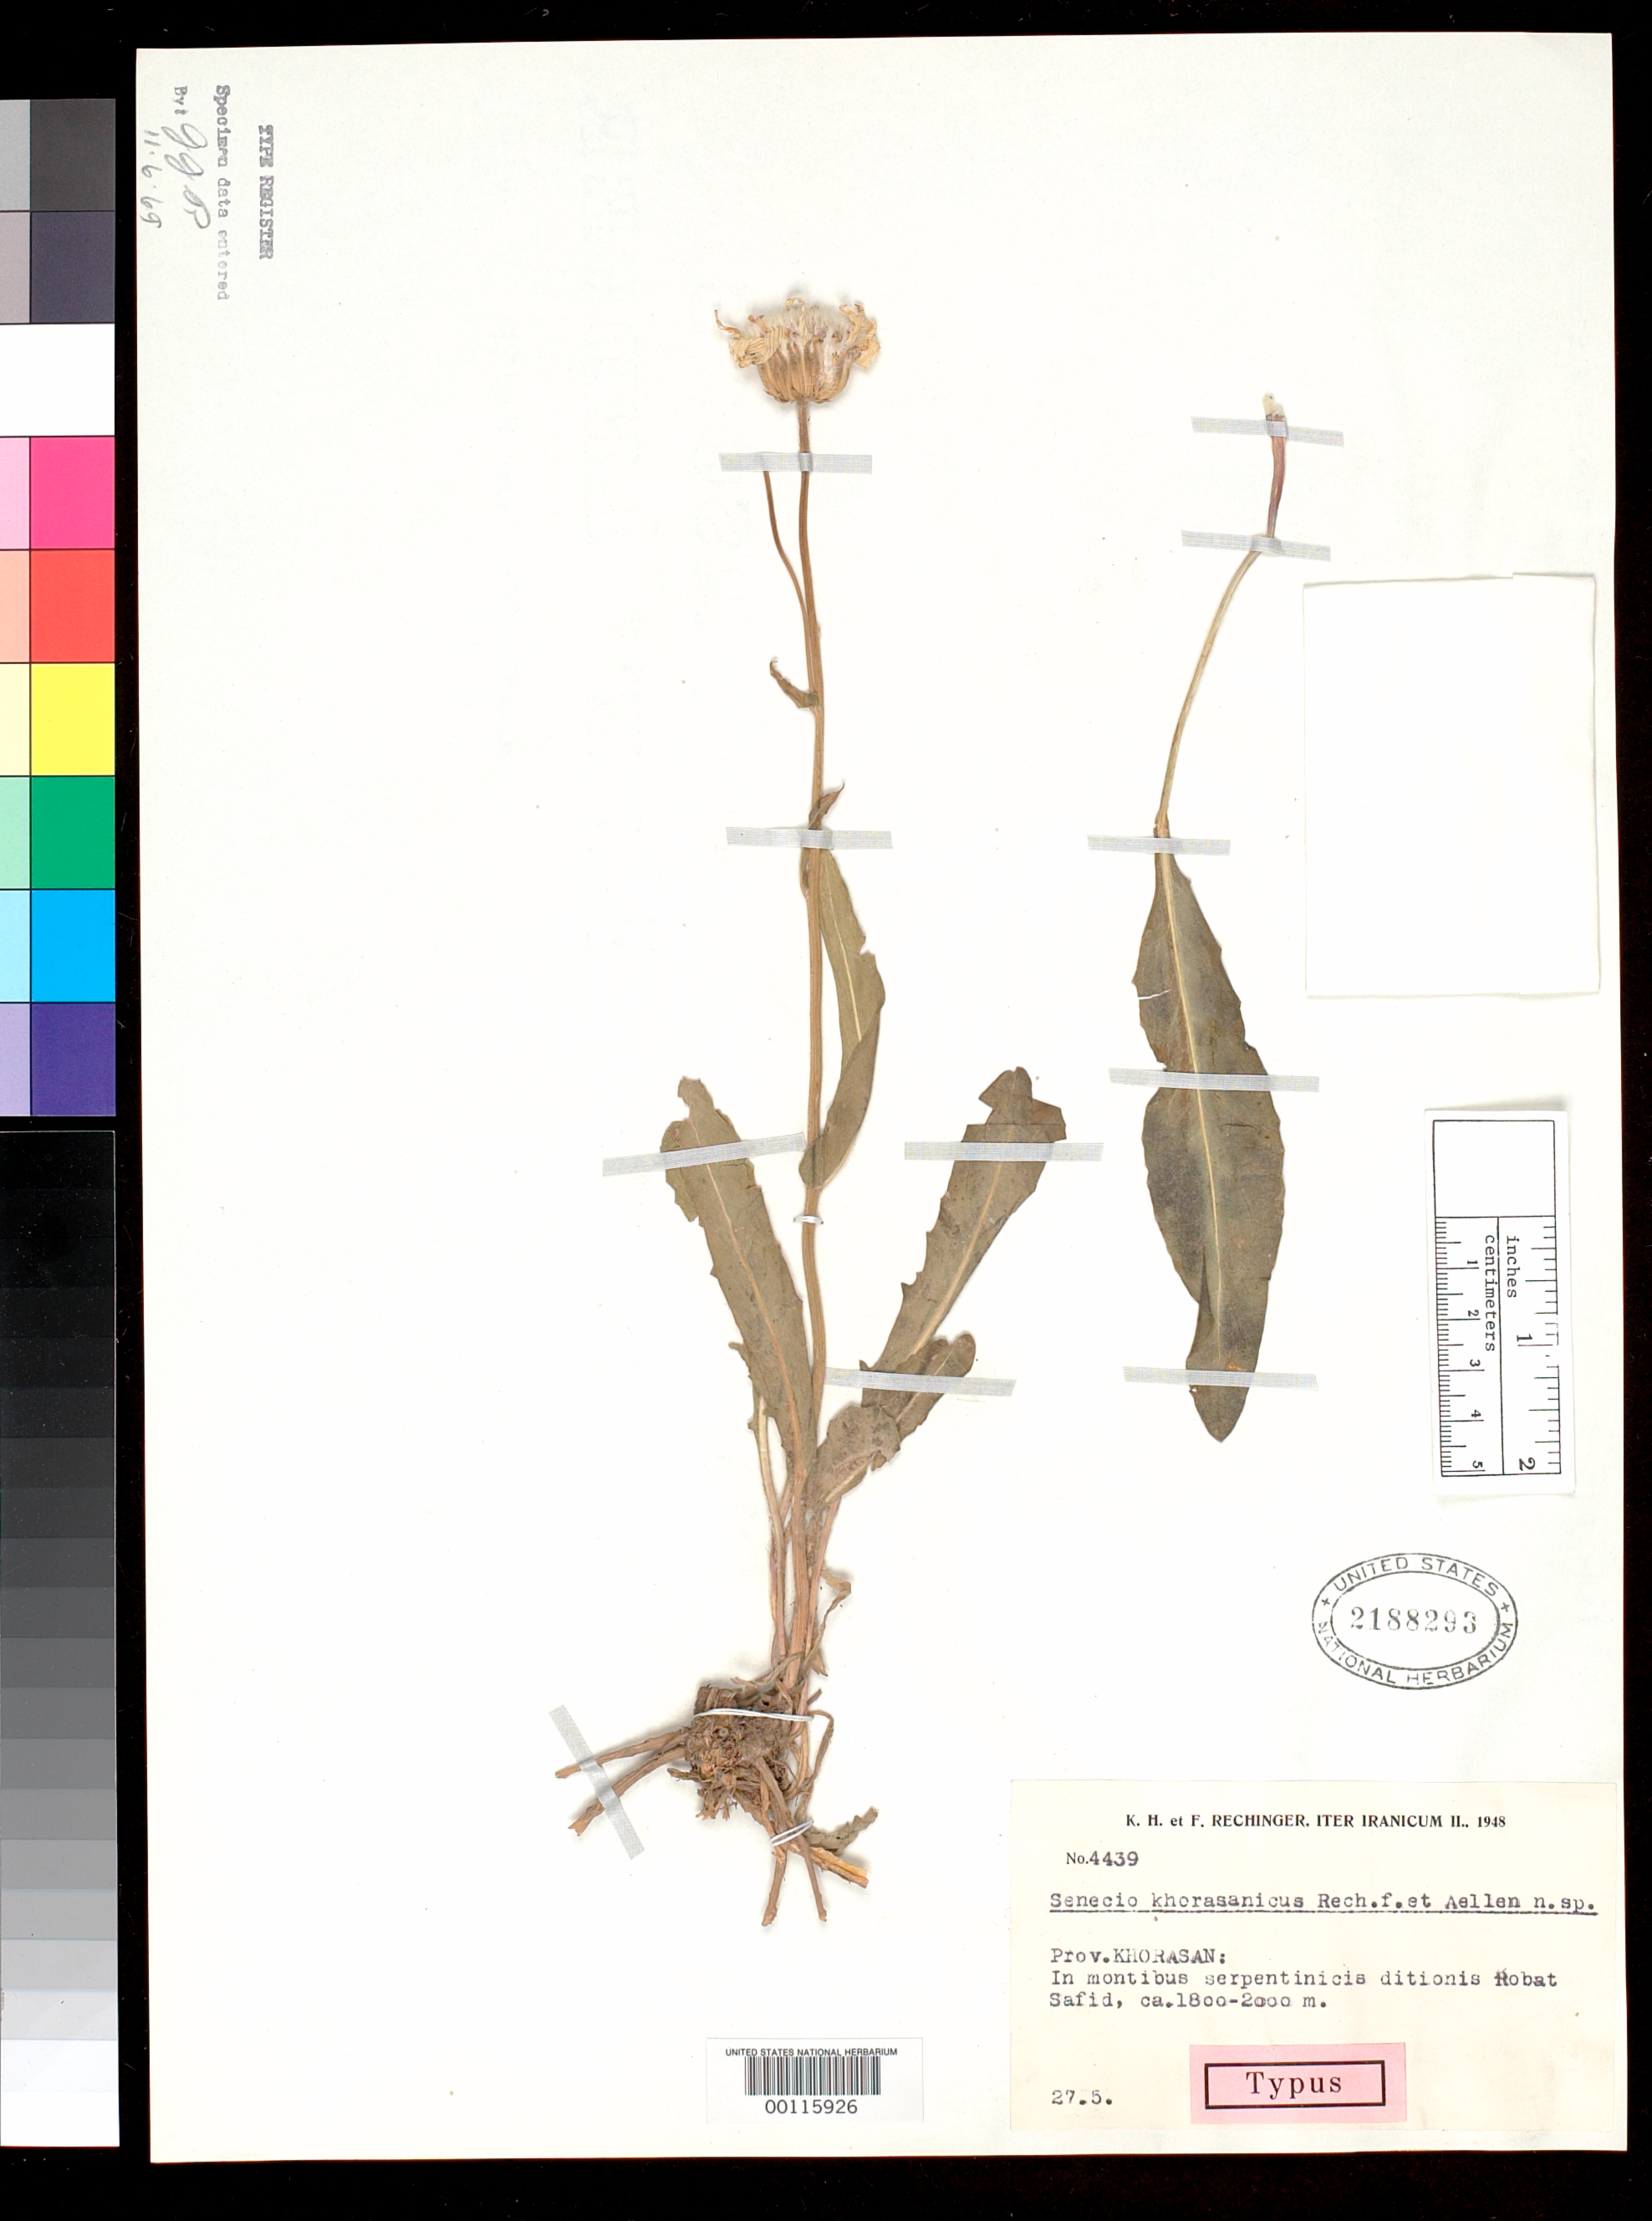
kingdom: Plantae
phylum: Tracheophyta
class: Magnoliopsida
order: Asterales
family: Asteraceae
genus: Senecio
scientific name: Senecio khorasanicus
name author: Rech. f. & Aellen in Rech. f.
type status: Isotype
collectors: K. H. Rechinger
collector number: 4439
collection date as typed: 27 May 1948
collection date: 1948-05-27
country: Iran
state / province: Khorasan [obsolete]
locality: Robat Safid.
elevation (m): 1800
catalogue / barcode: US 2188293